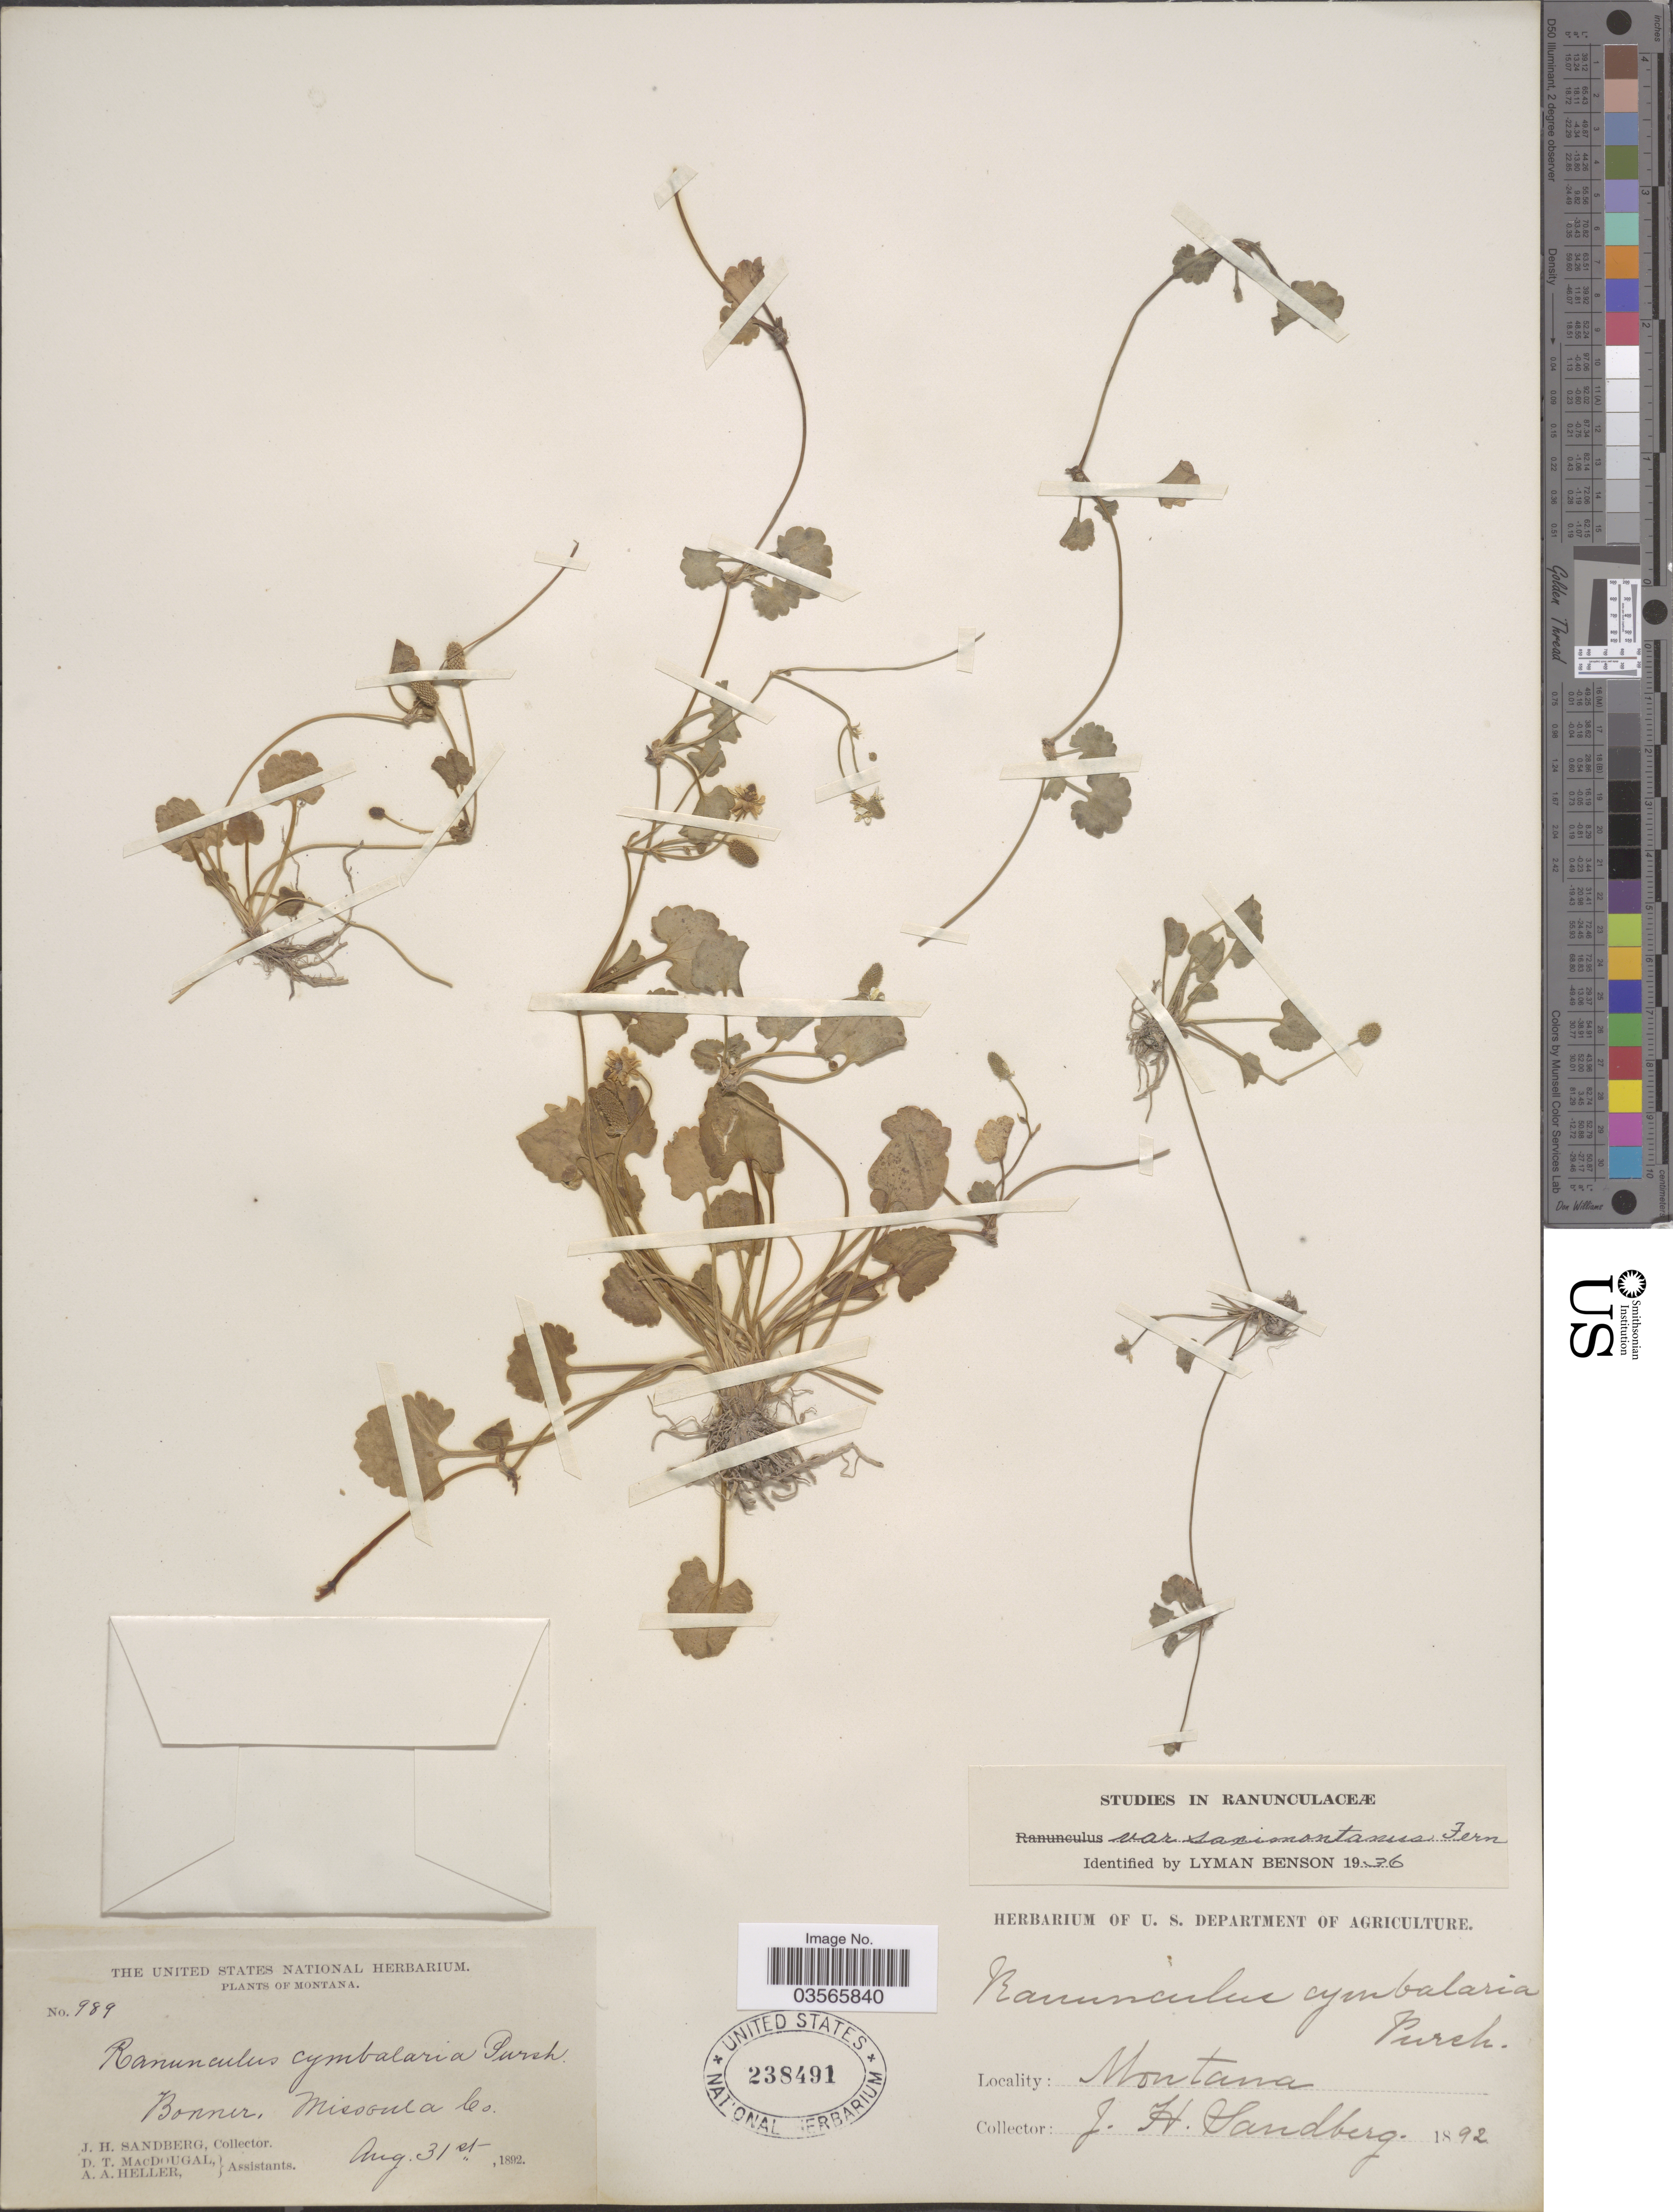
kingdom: Plantae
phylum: Tracheophyta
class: Magnoliopsida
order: Ranunculales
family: Ranunculaceae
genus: Halerpestes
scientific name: Halerpestes cymbalaria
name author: (Pursh) Greene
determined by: Strong, M. T., (US), Smithsonian Institution - National Museum of Natural History (UNITED STATES)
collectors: J. H. Sandberg, D. T. MacDougal & A. A. Heller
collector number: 989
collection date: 1892-08-31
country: United States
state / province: Montana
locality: Bonner, Missoula Co.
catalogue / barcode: US 238491